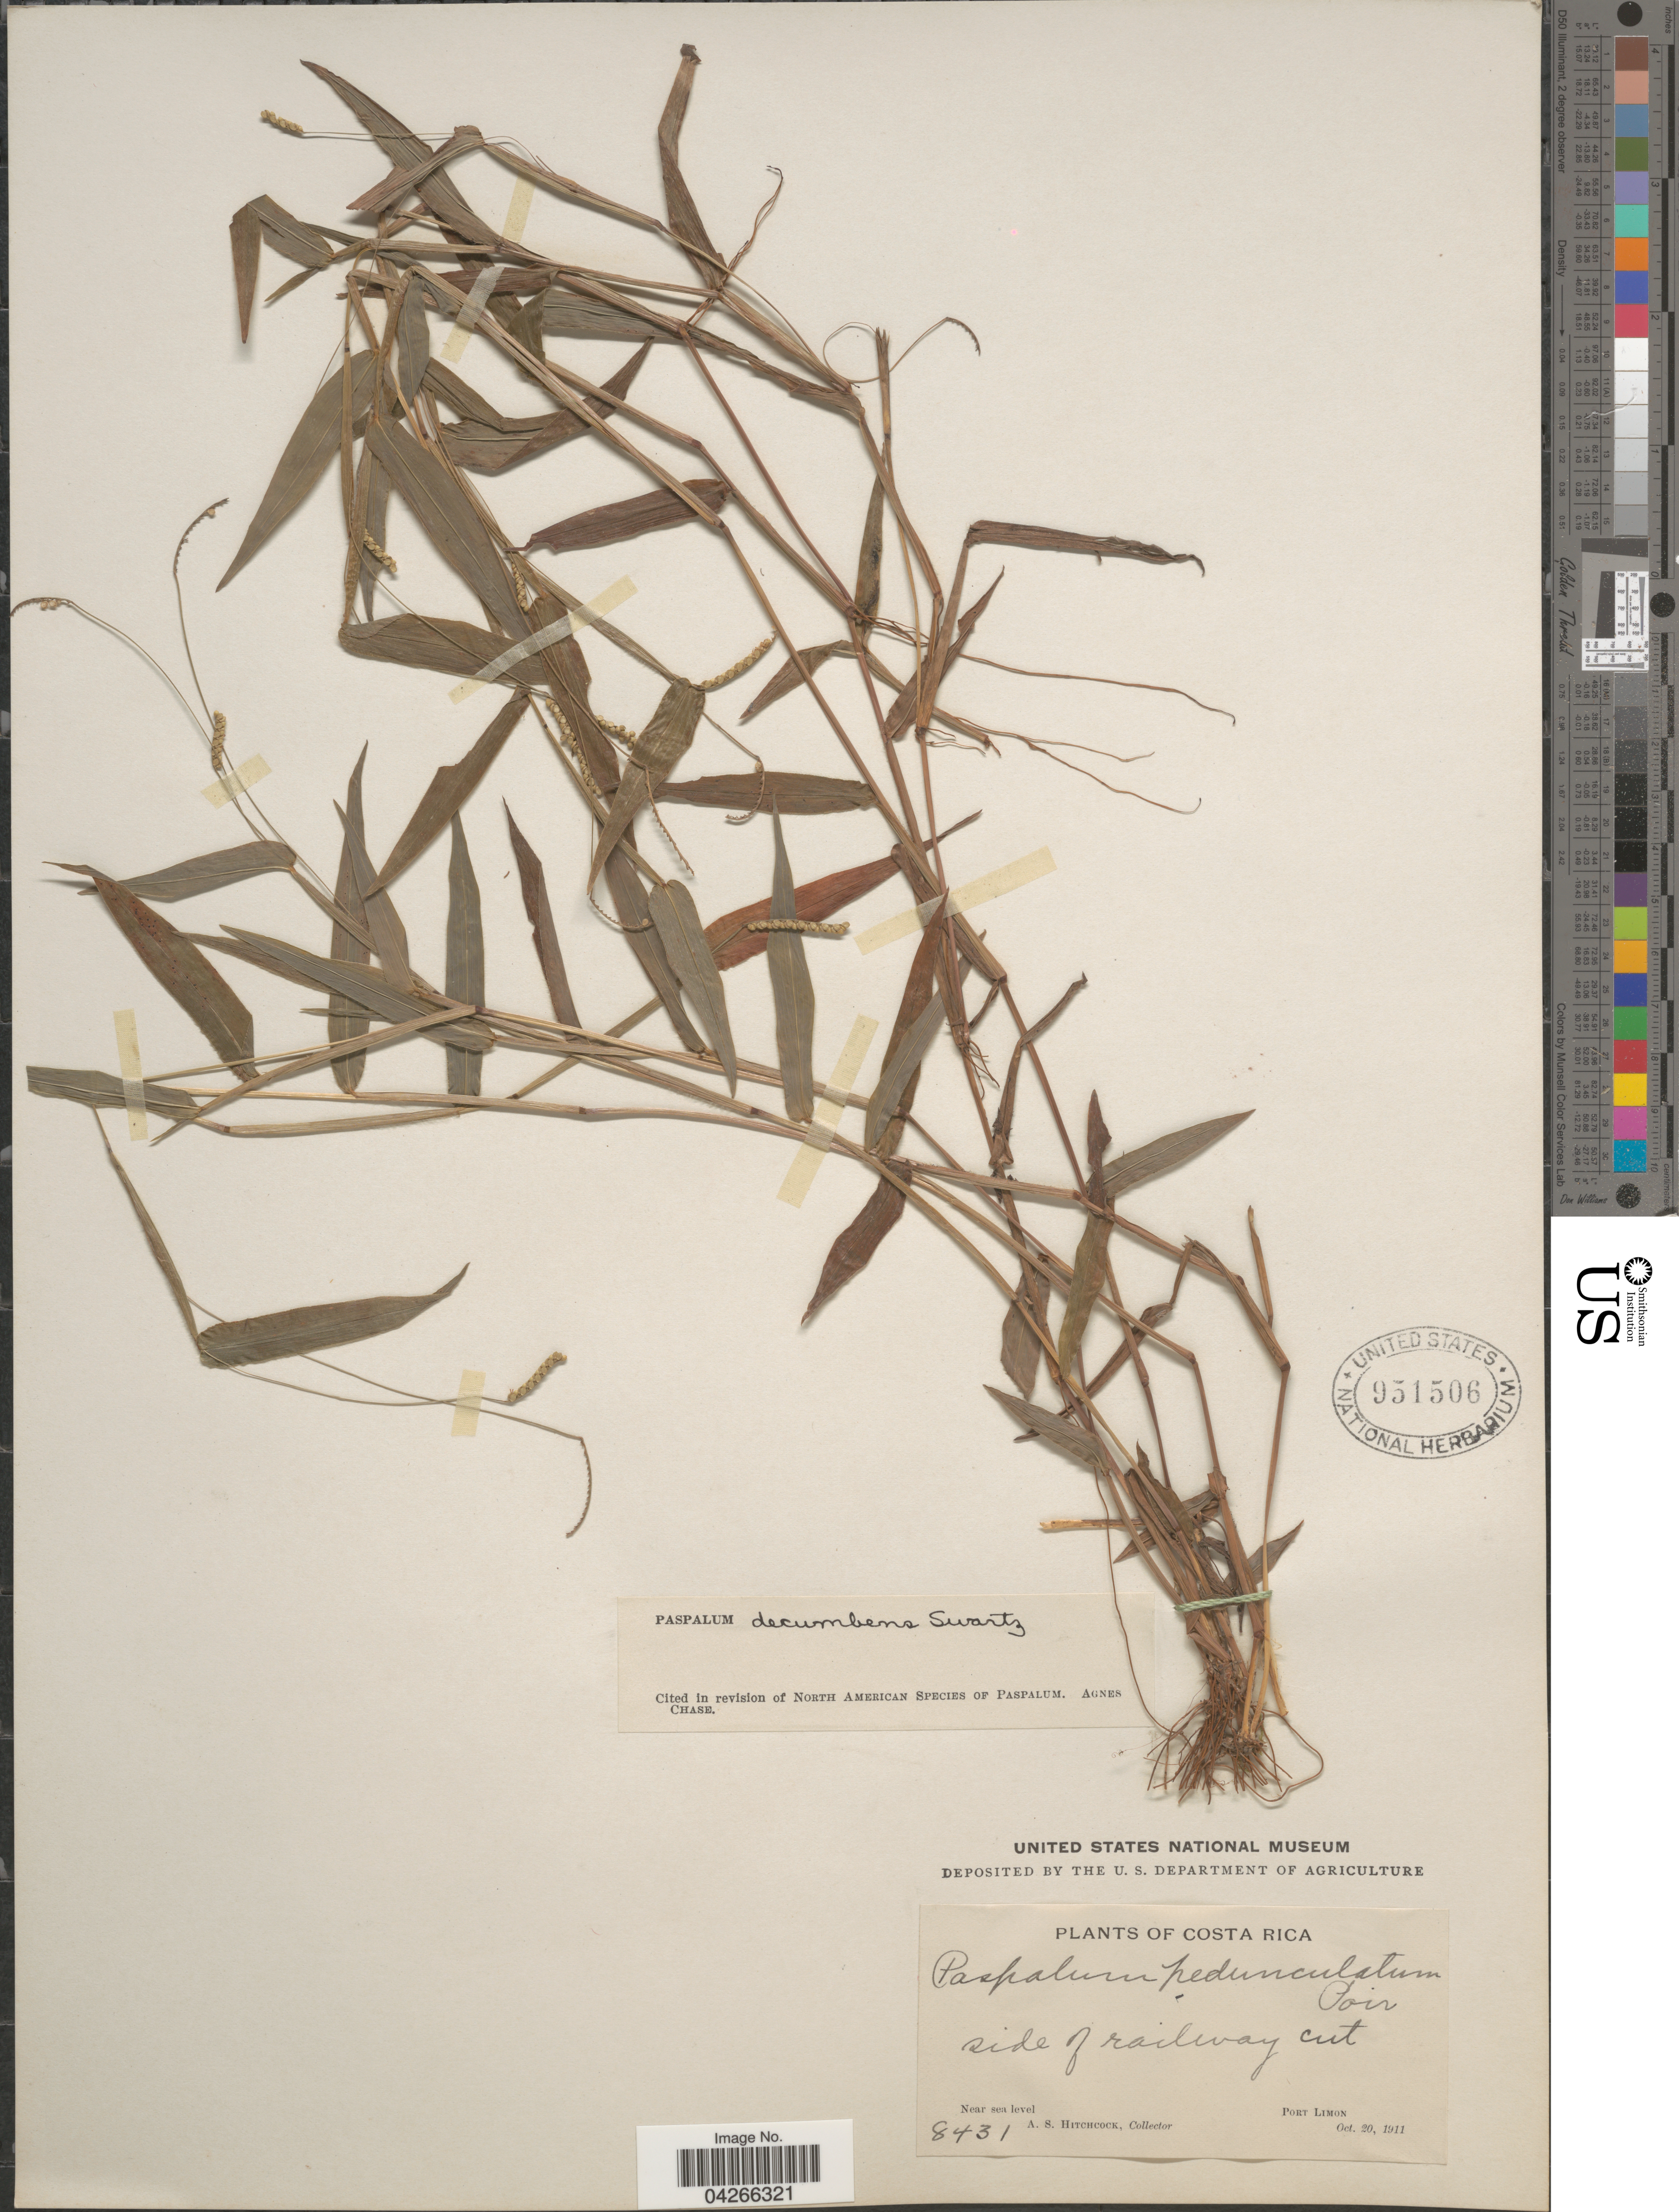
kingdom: Plantae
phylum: Tracheophyta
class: Liliopsida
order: Poales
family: Poaceae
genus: Paspalum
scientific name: Paspalum decumbens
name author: Sw.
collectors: A. S. Hitchcock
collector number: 8431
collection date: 1911-10-20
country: Costa Rica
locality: Side of railway cut. Port Limon.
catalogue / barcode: US 951506